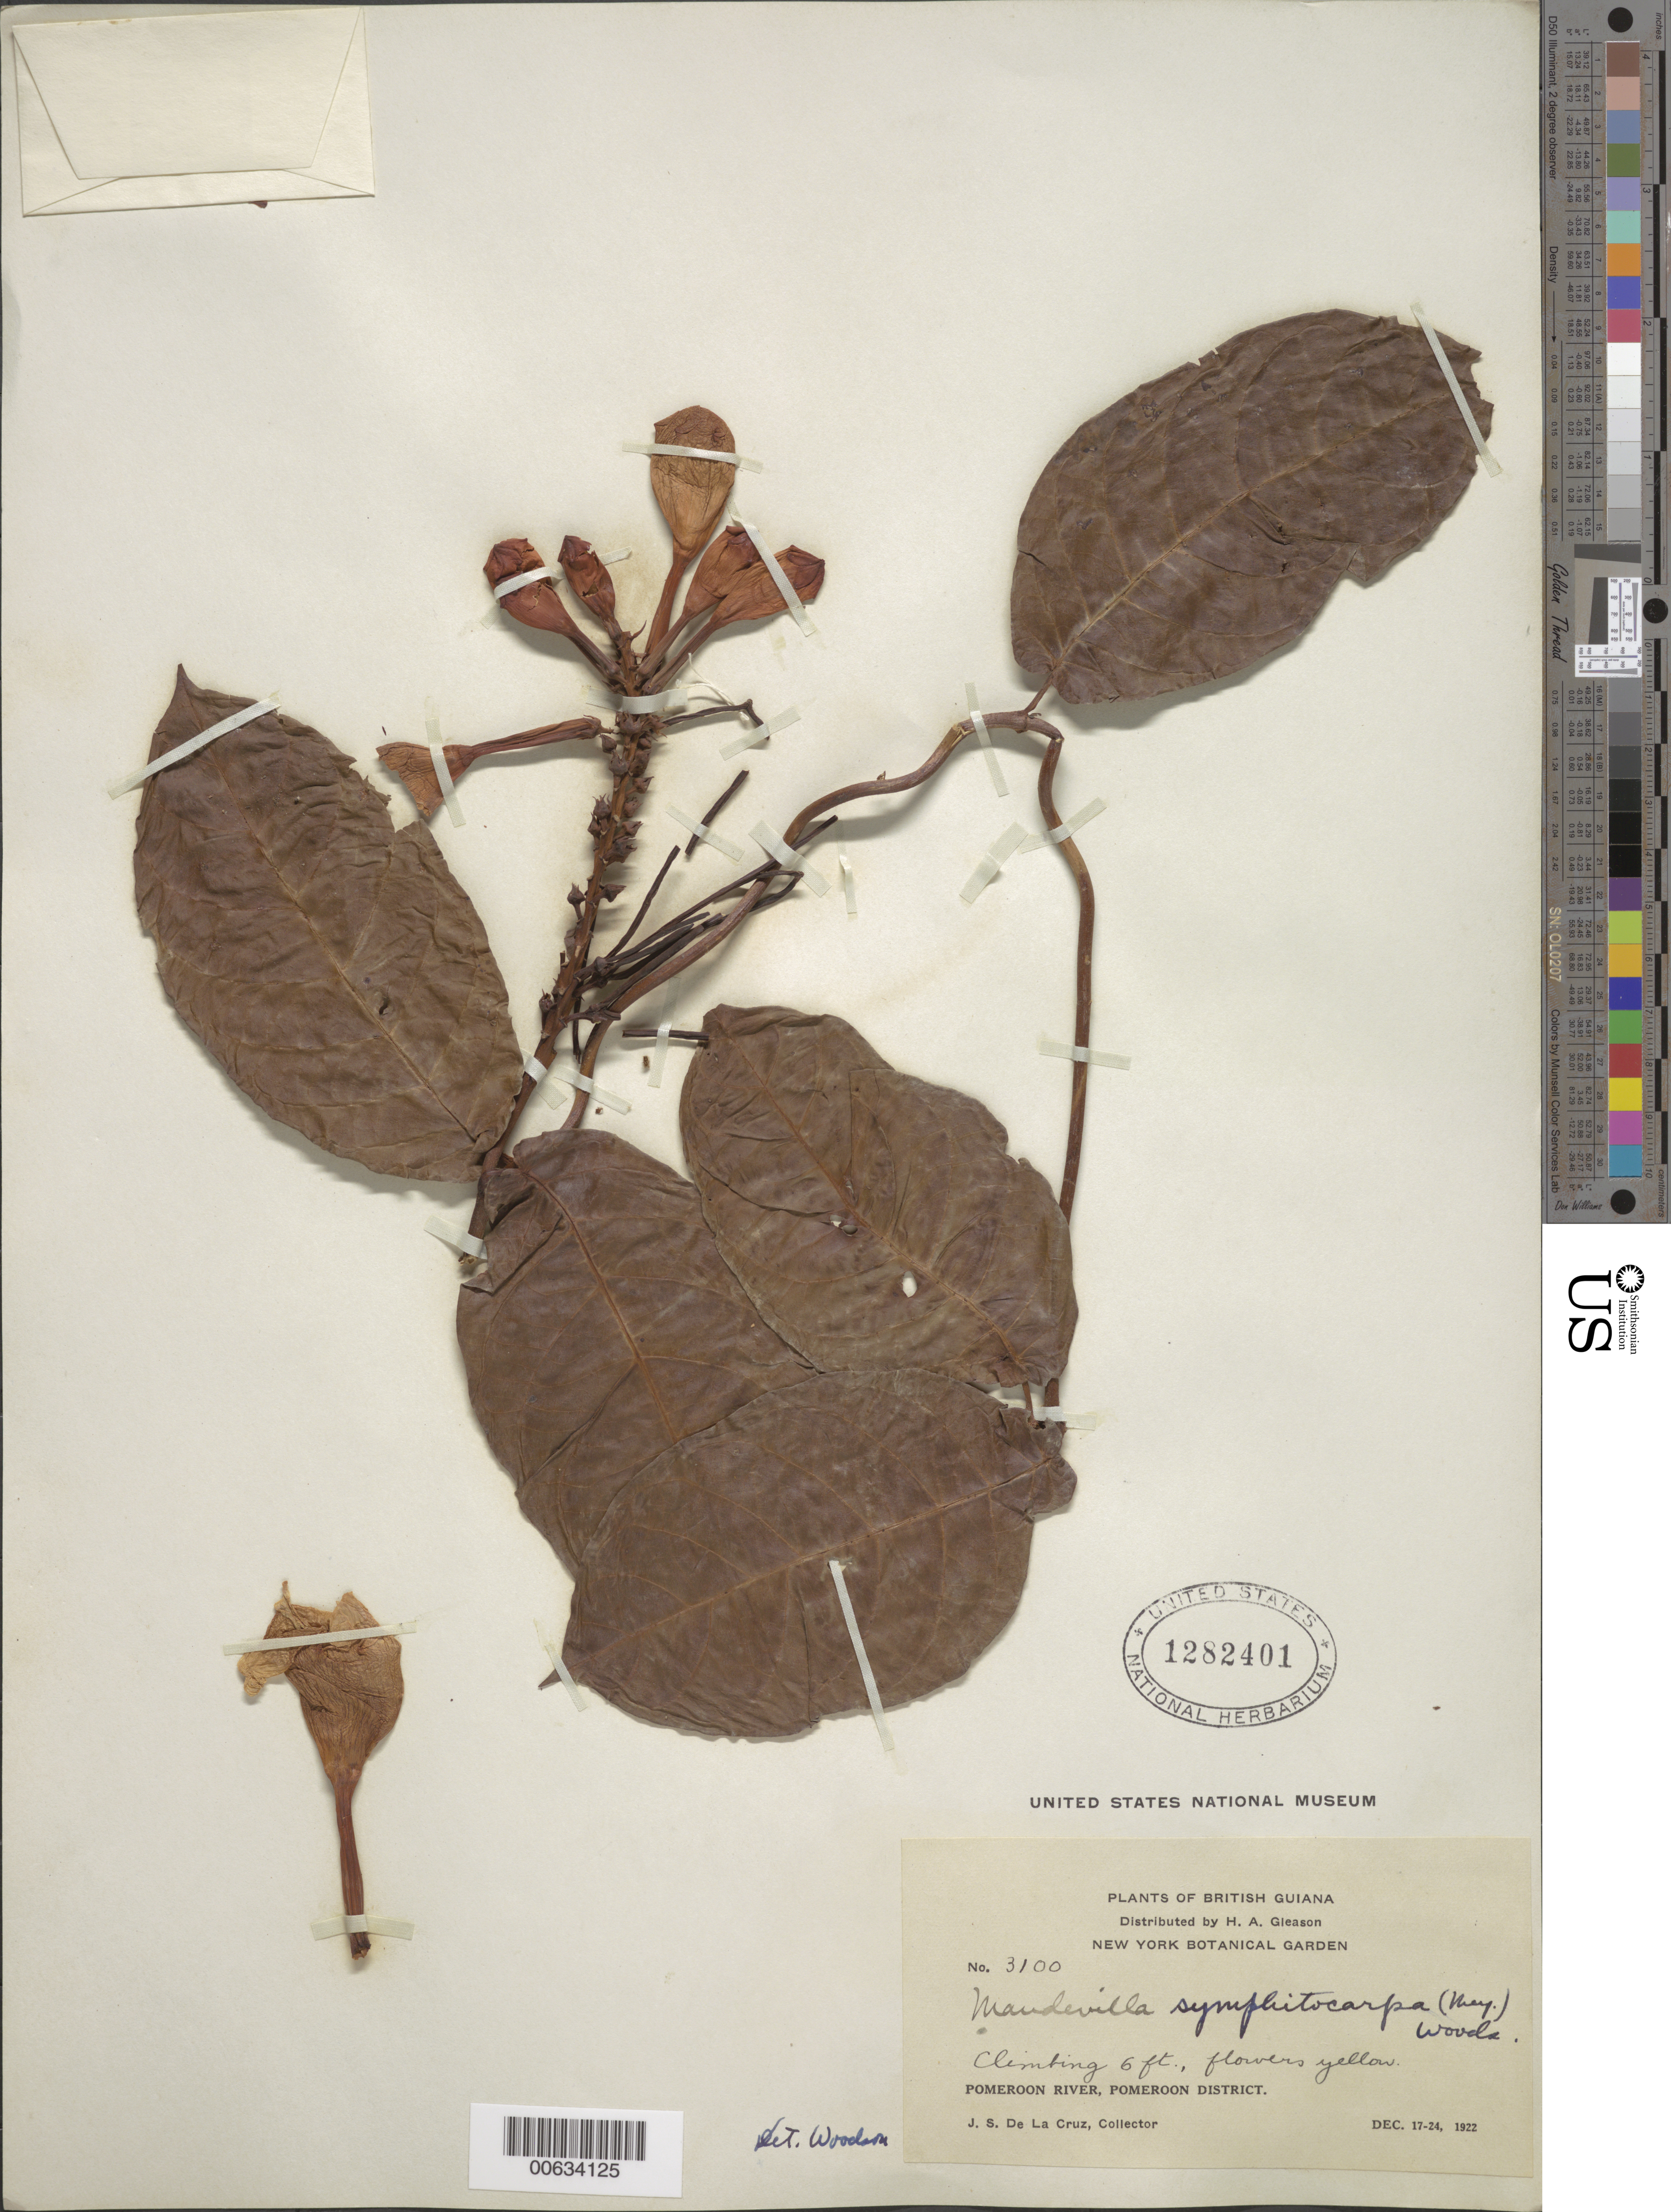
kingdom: Plantae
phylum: Tracheophyta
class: Magnoliopsida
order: Gentianales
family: Apocynaceae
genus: Mandevilla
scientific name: Mandevilla symphitocarpa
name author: (G. Mey.) Woodson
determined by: Woodson, --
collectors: J. S. de la Cruz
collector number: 3100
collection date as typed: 17-Dec-22 to 24-Dec-22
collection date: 1922-12-17/1922-12-24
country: Guyana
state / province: Pomeroon-Supenaam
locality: Pomeroon R.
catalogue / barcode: US 1282401